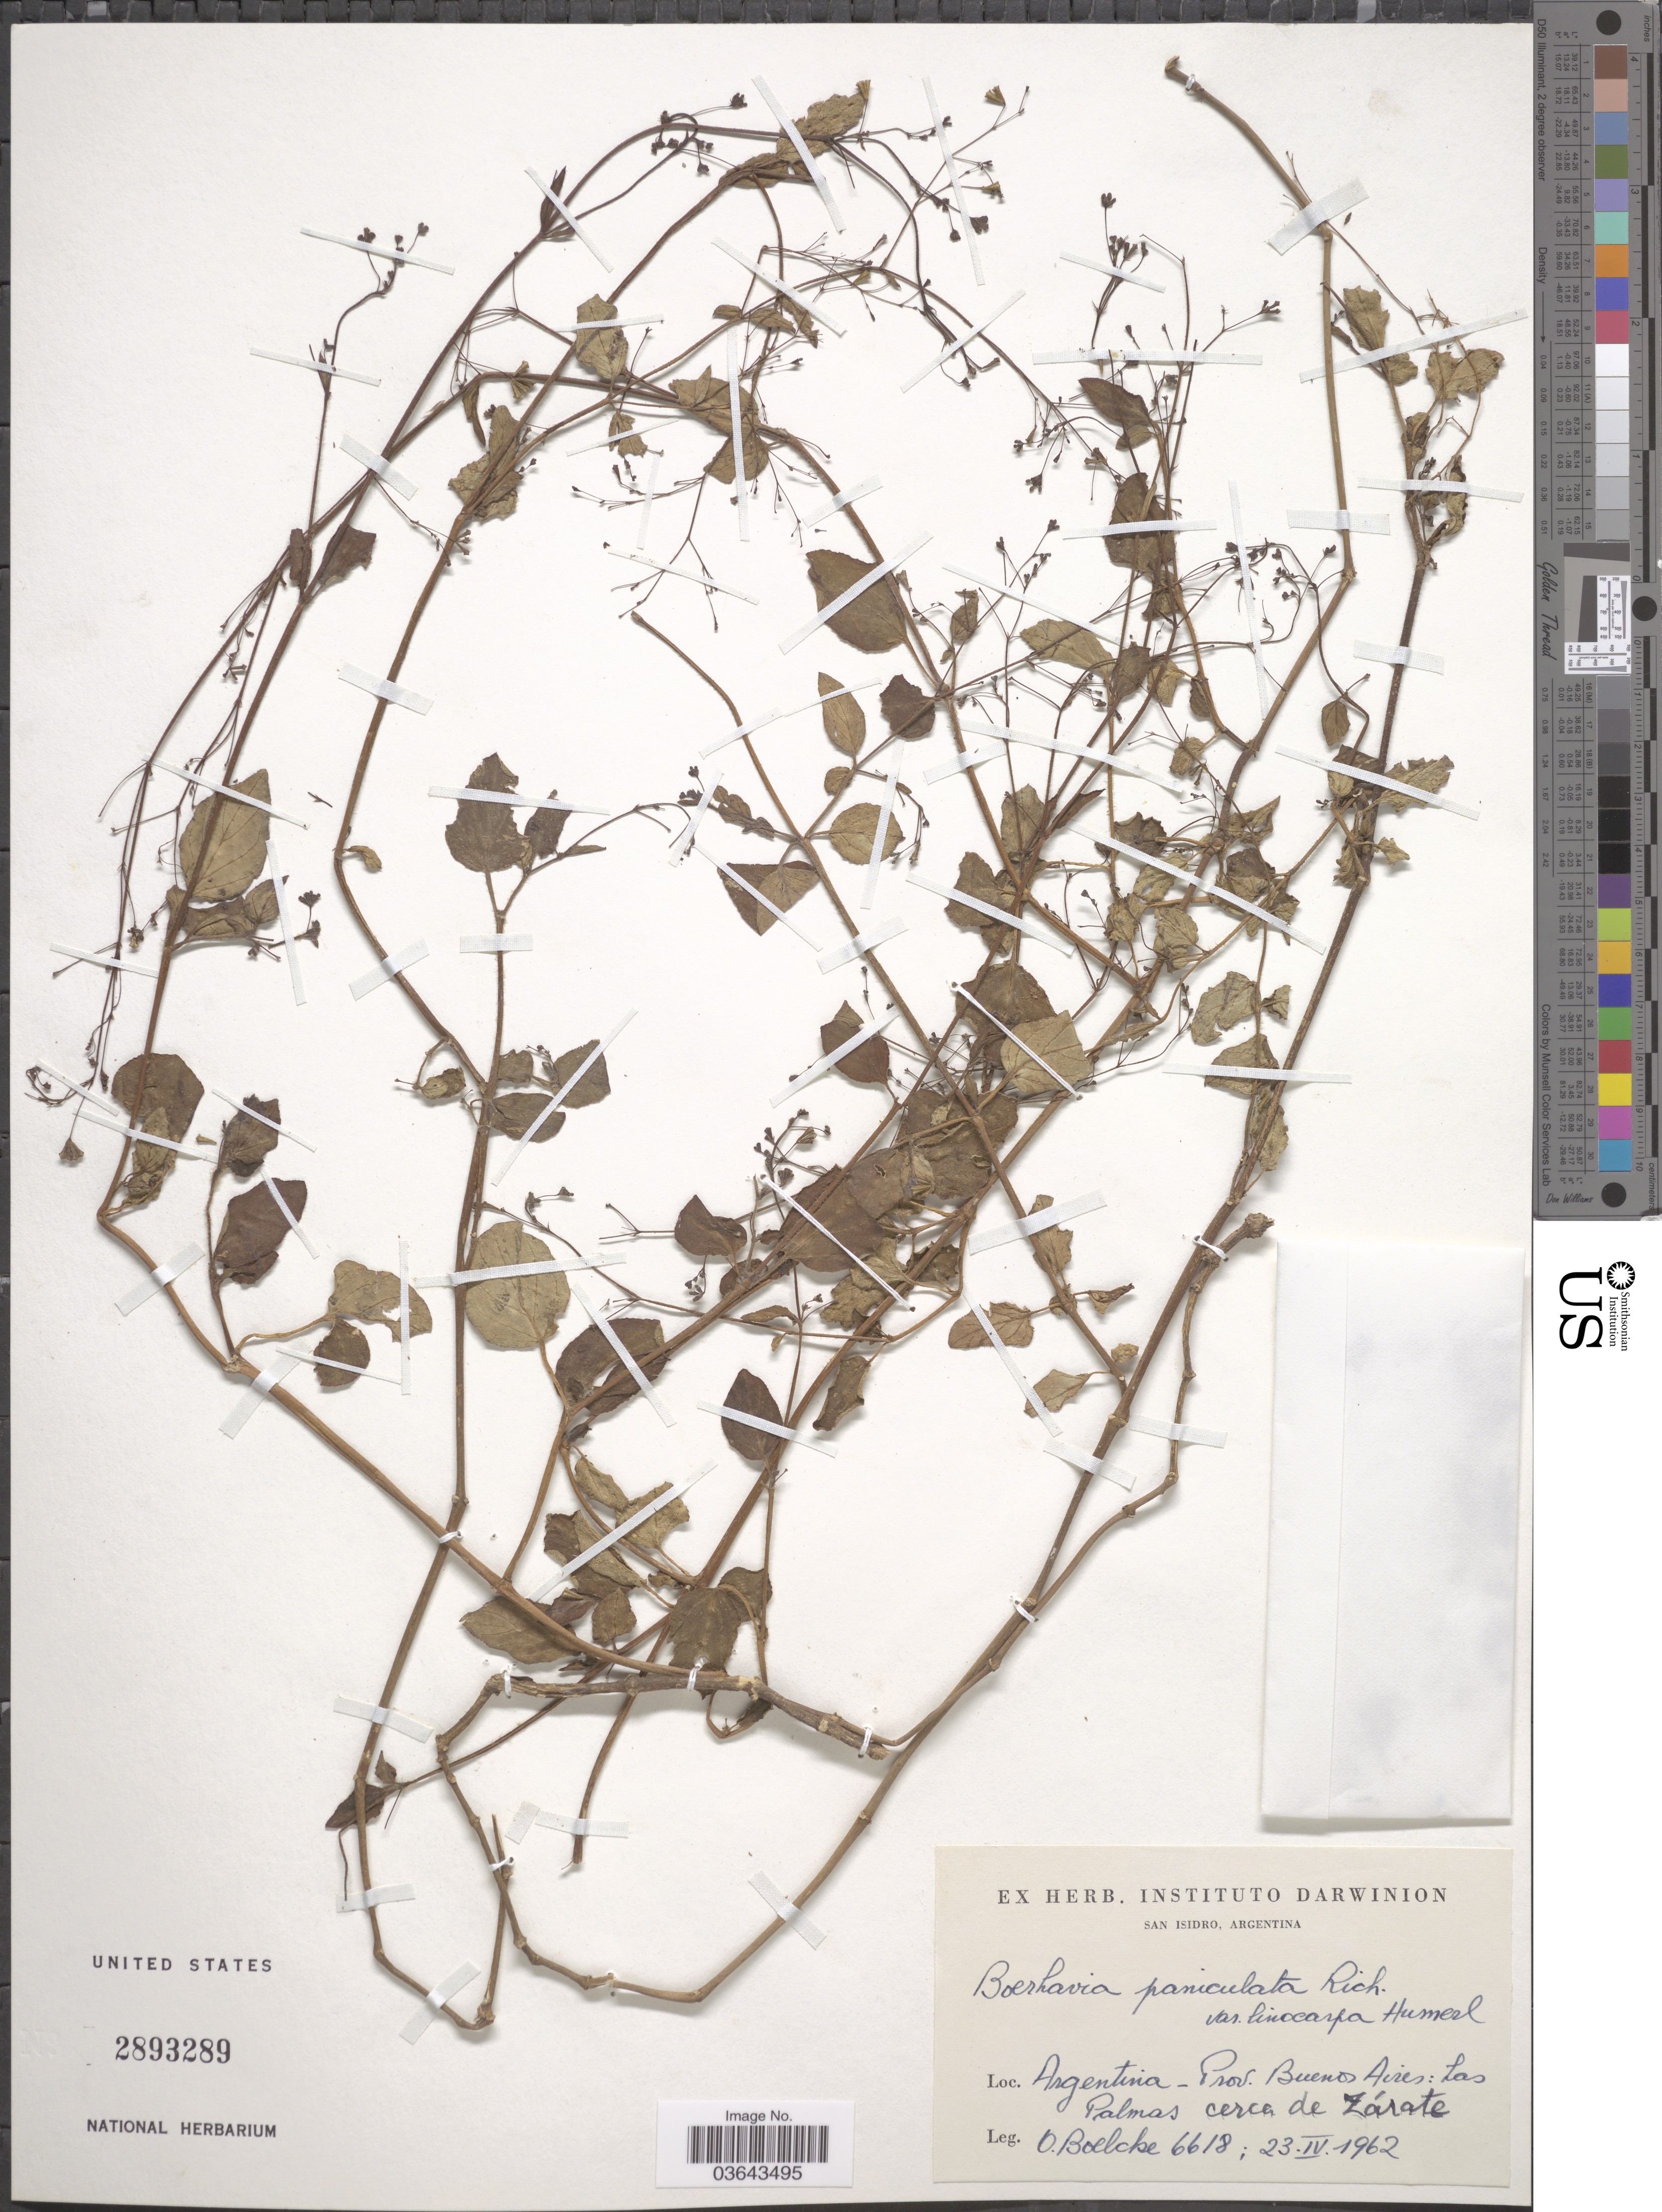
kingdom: Plantae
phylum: Tracheophyta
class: Magnoliopsida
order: Caryophyllales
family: Nyctaginaceae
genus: Boerhavia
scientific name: Boerhavia paniculata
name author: Rich.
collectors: O. Boelcke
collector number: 6618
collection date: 1962-04-23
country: Argentina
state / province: Buenos Aires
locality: Las Palmas cerca de Zárate.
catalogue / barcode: US 2893289